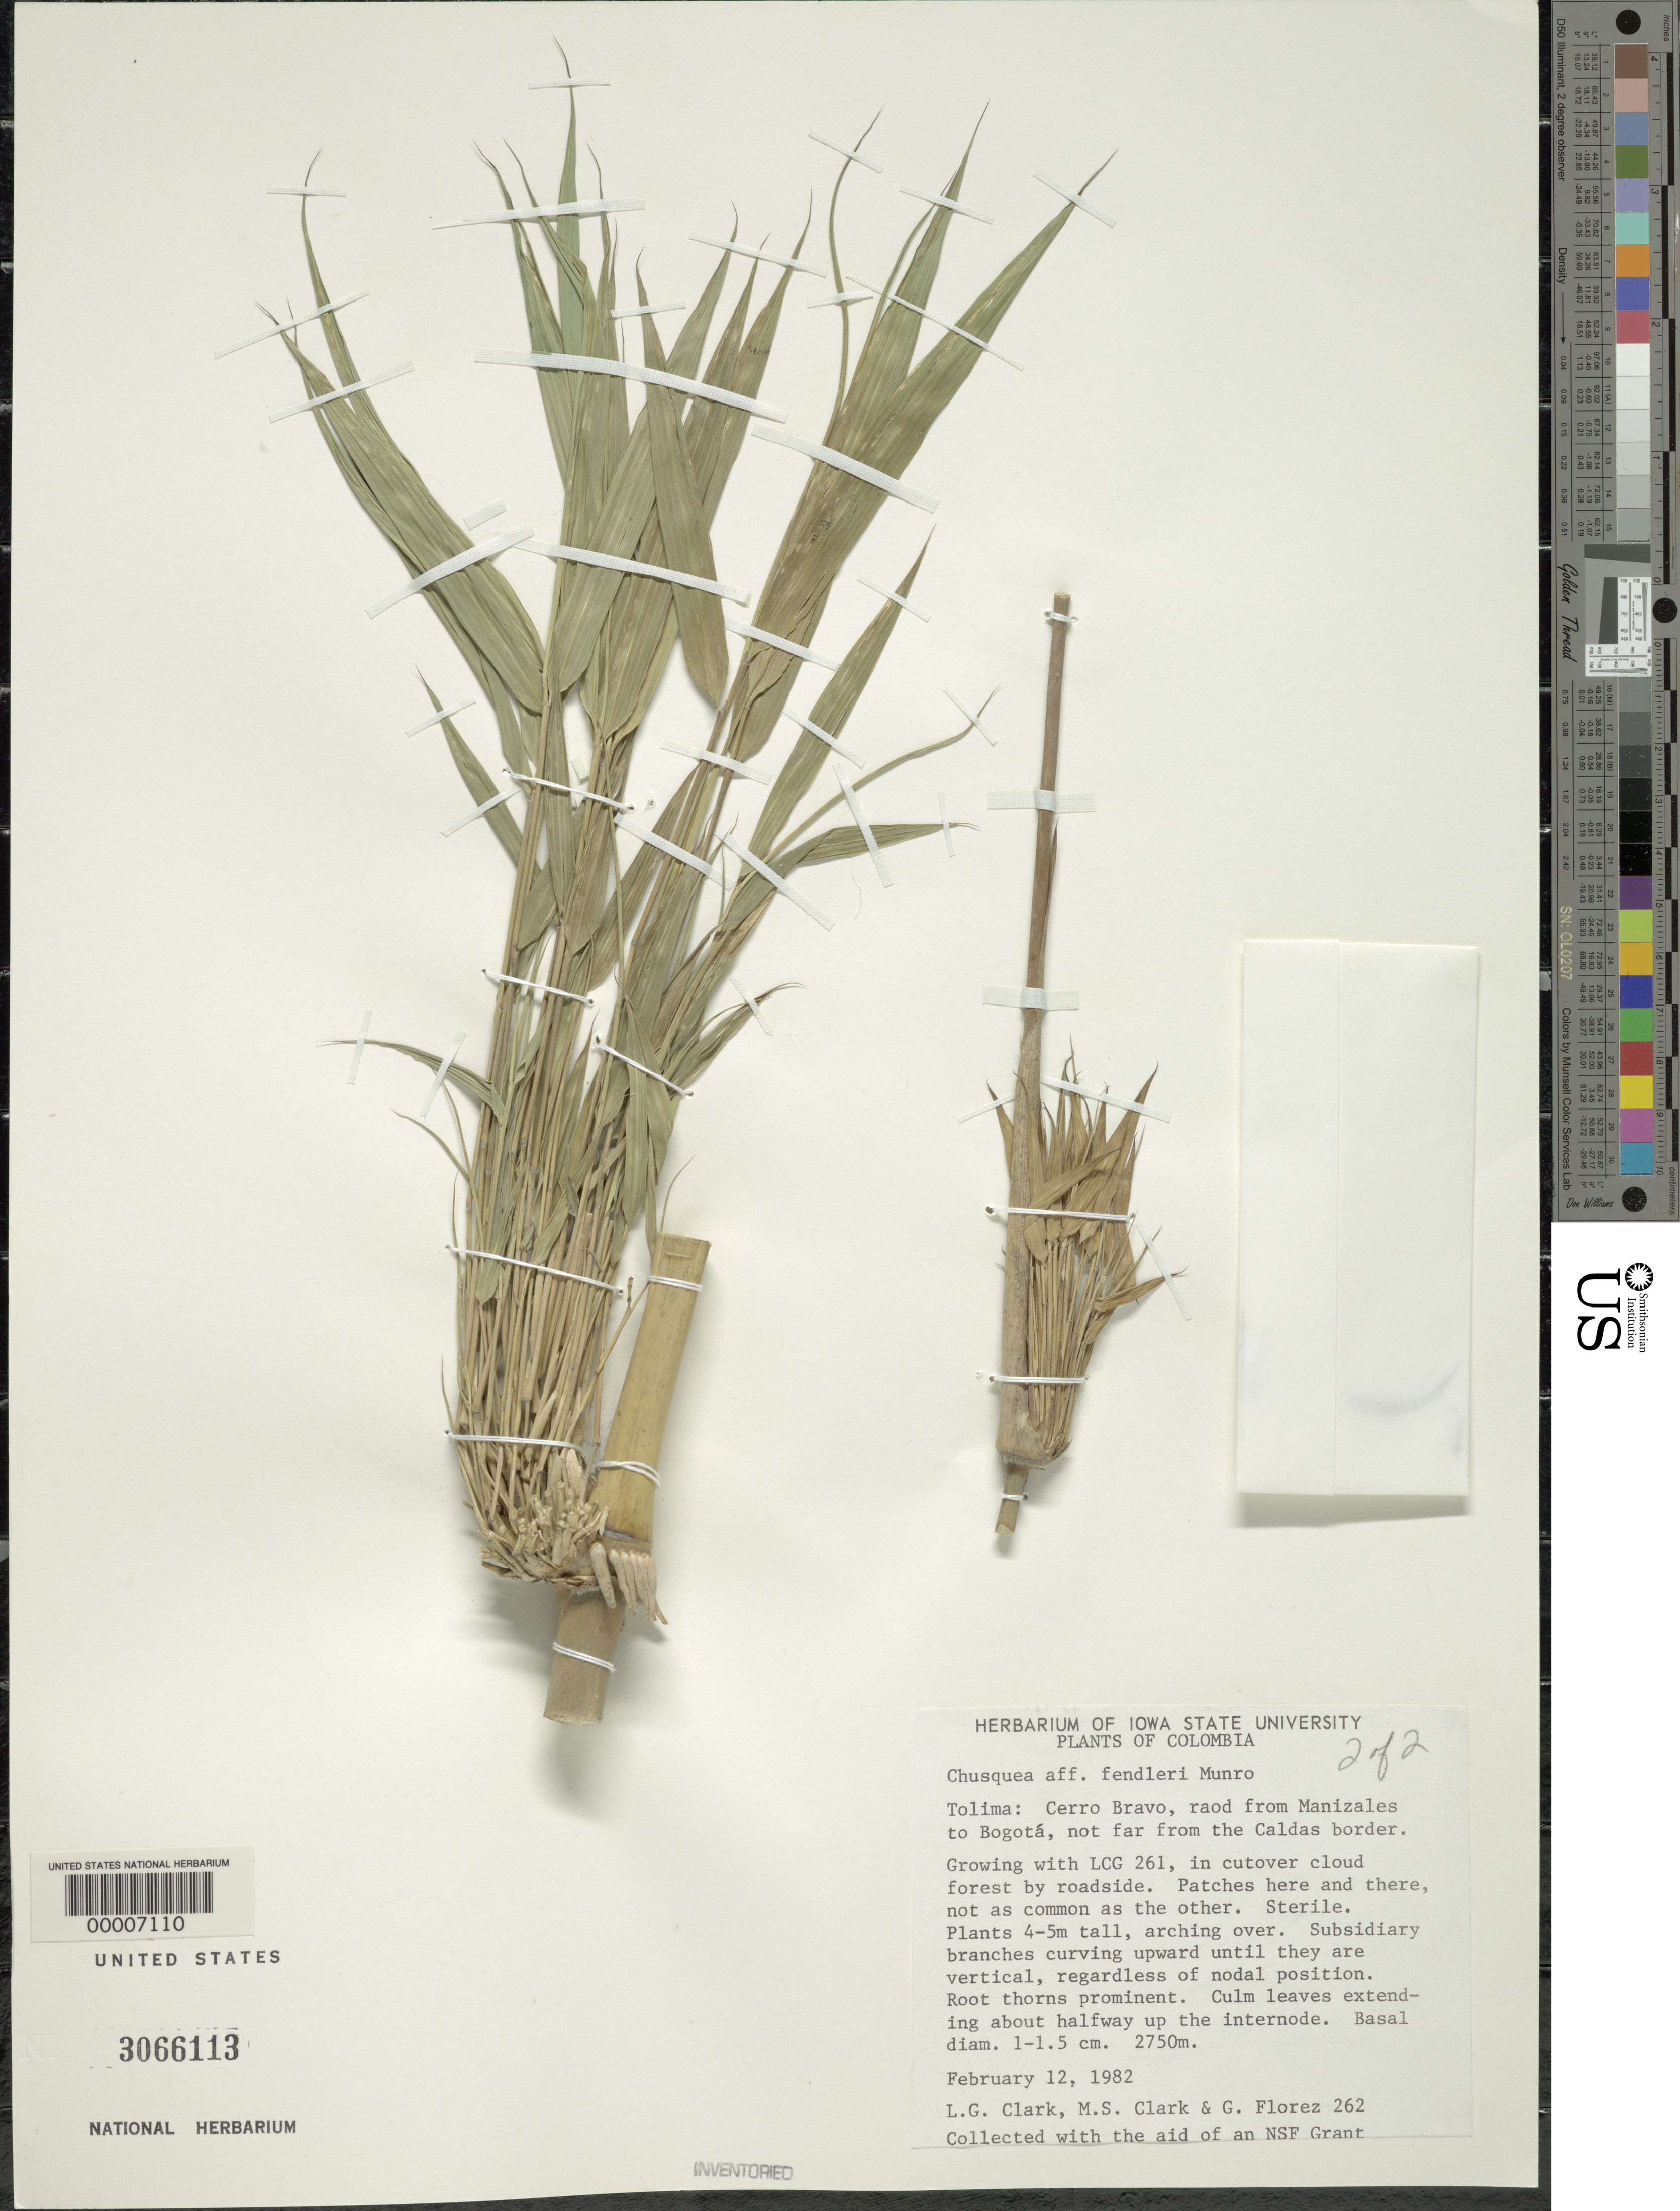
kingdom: Plantae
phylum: Tracheophyta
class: Liliopsida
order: Poales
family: Poaceae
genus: Chusquea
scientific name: Chusquea fendleri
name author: Munro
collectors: L. G. Clark, M. S. Clark & G. Florez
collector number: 262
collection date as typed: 12 Feb 1982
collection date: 1982-02-12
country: Colombia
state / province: Tolima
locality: Cerro Bravo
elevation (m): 2750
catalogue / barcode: US 3066113